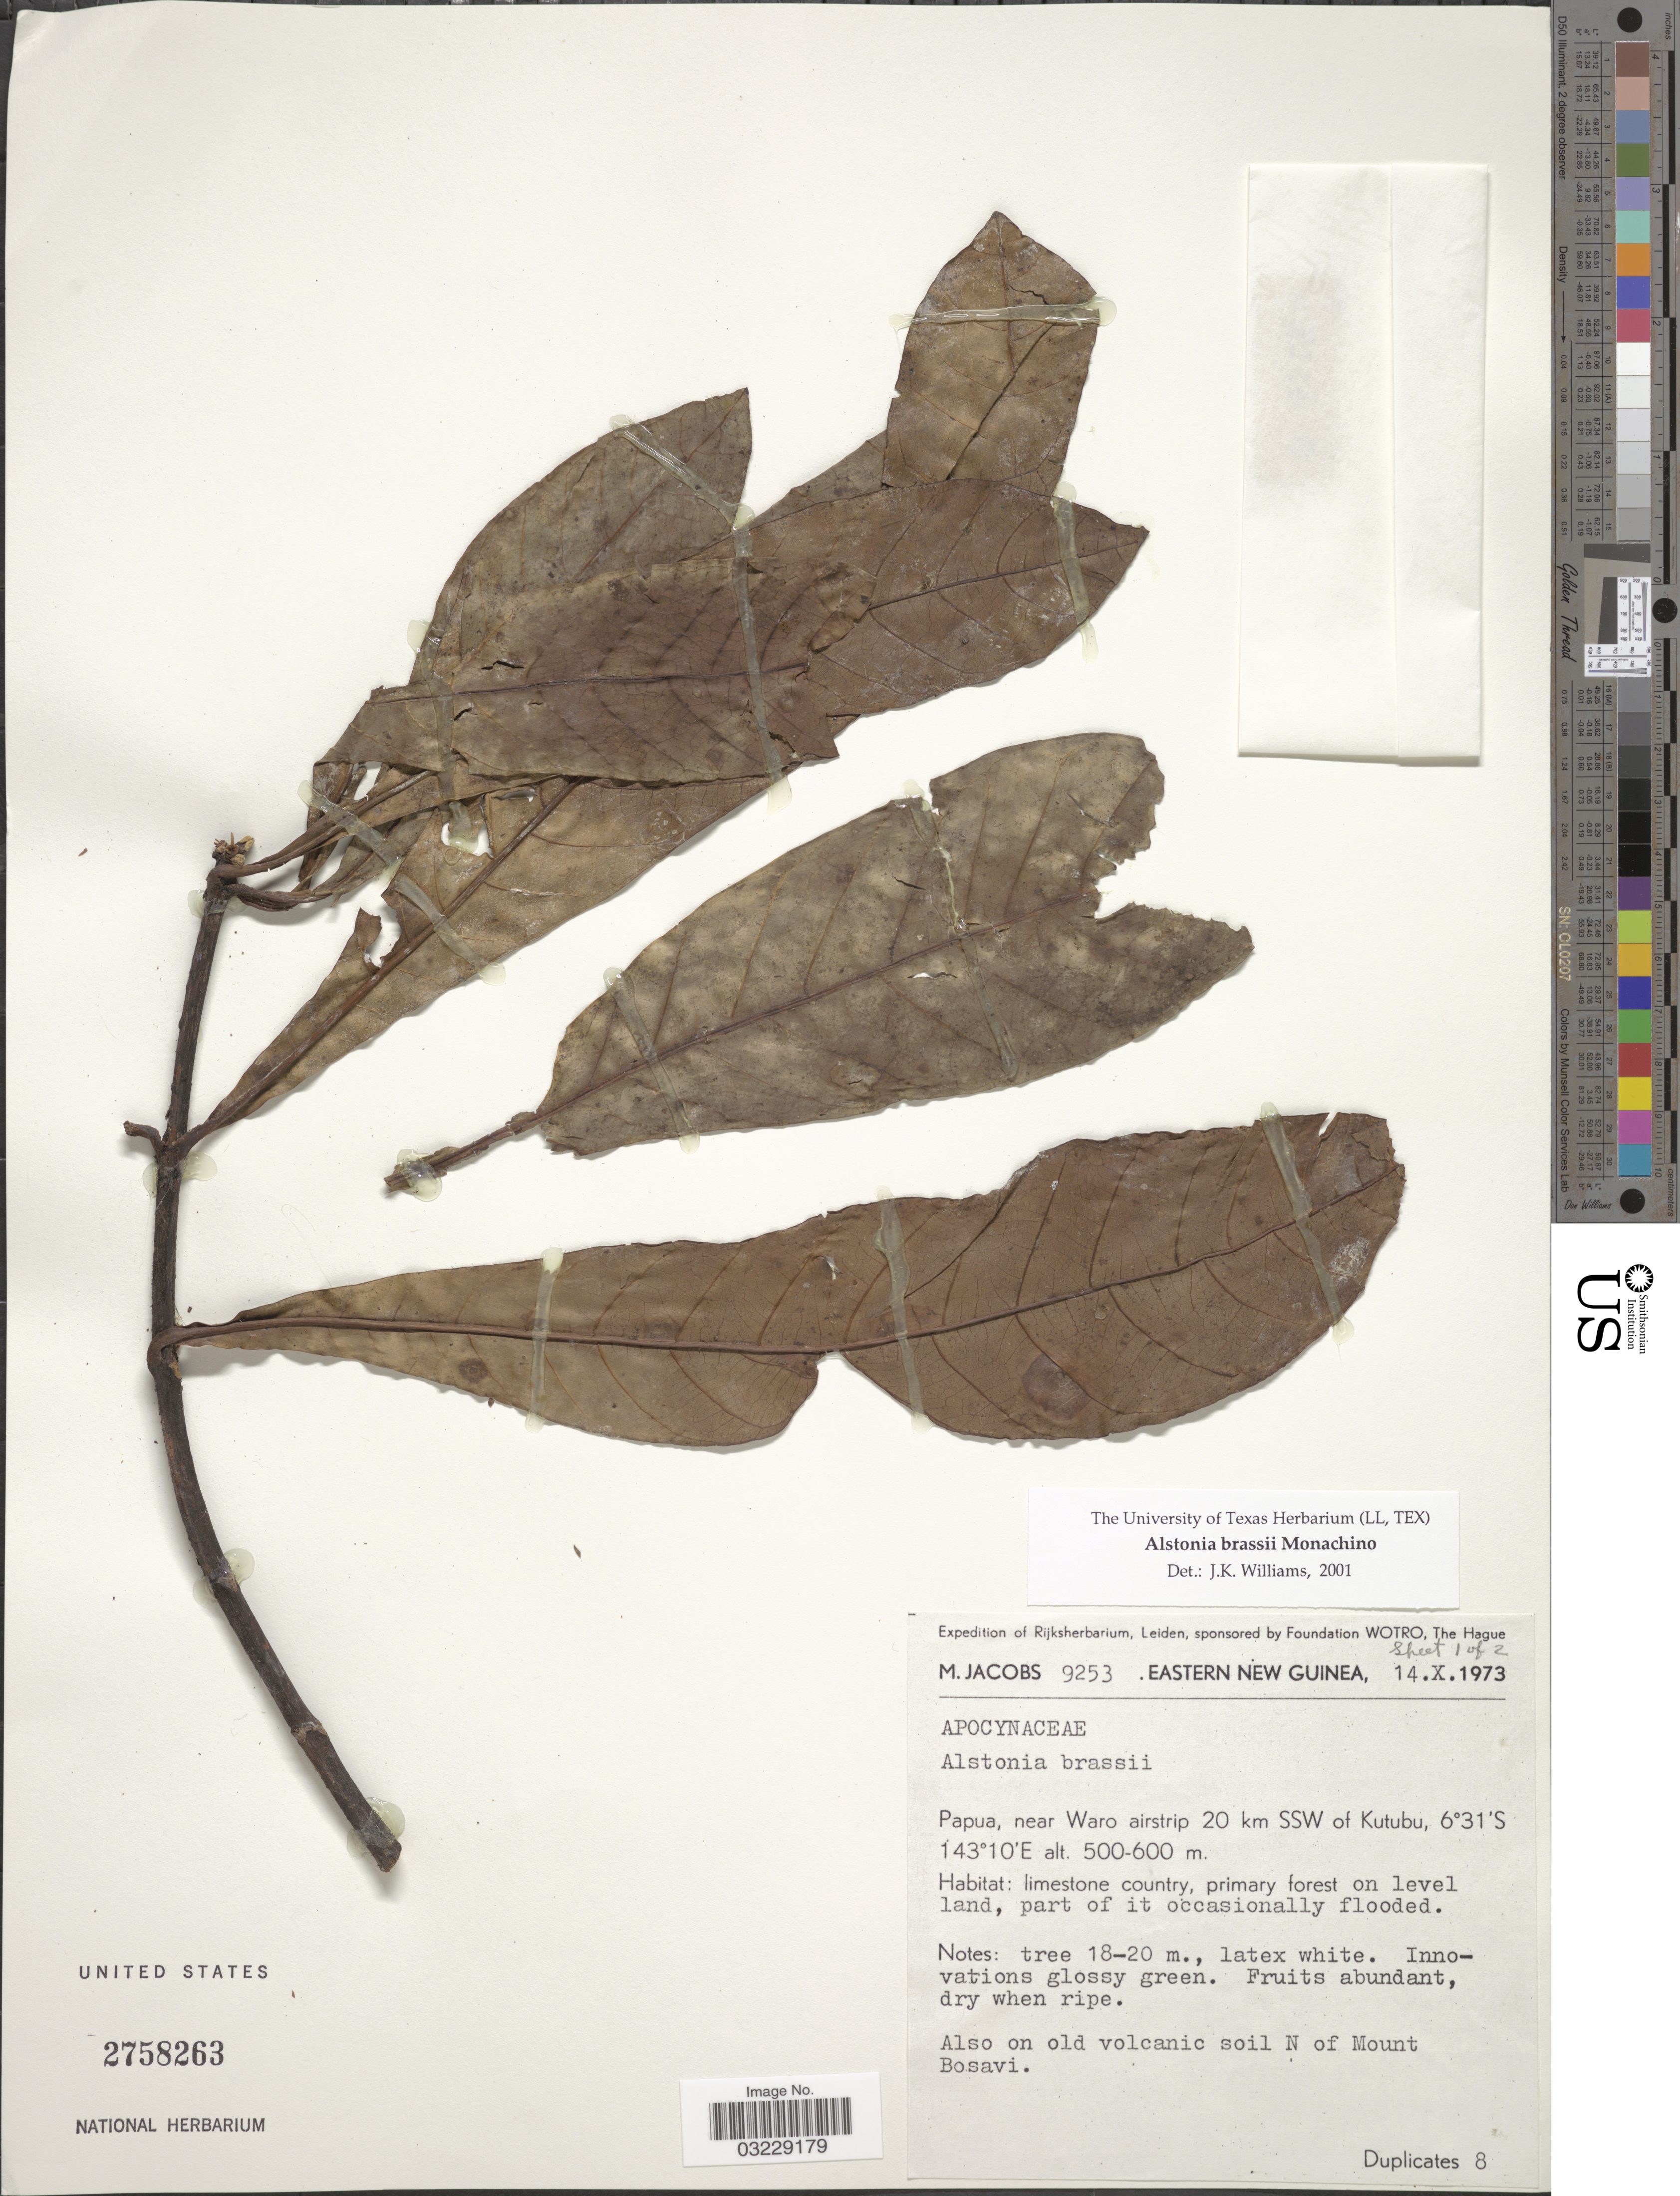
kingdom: Plantae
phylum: Tracheophyta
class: Magnoliopsida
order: Gentianales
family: Apocynaceae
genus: Alstonia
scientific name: Alstonia brassii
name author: Monach.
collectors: M. Jacobs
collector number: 9253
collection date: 1973-10-14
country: Papua New Guinea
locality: Eastern New Guinea. Papua, near Waro airstrip 20 km SSW of Kutubu. N of Mount Bosavi.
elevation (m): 500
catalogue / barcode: US 2758263